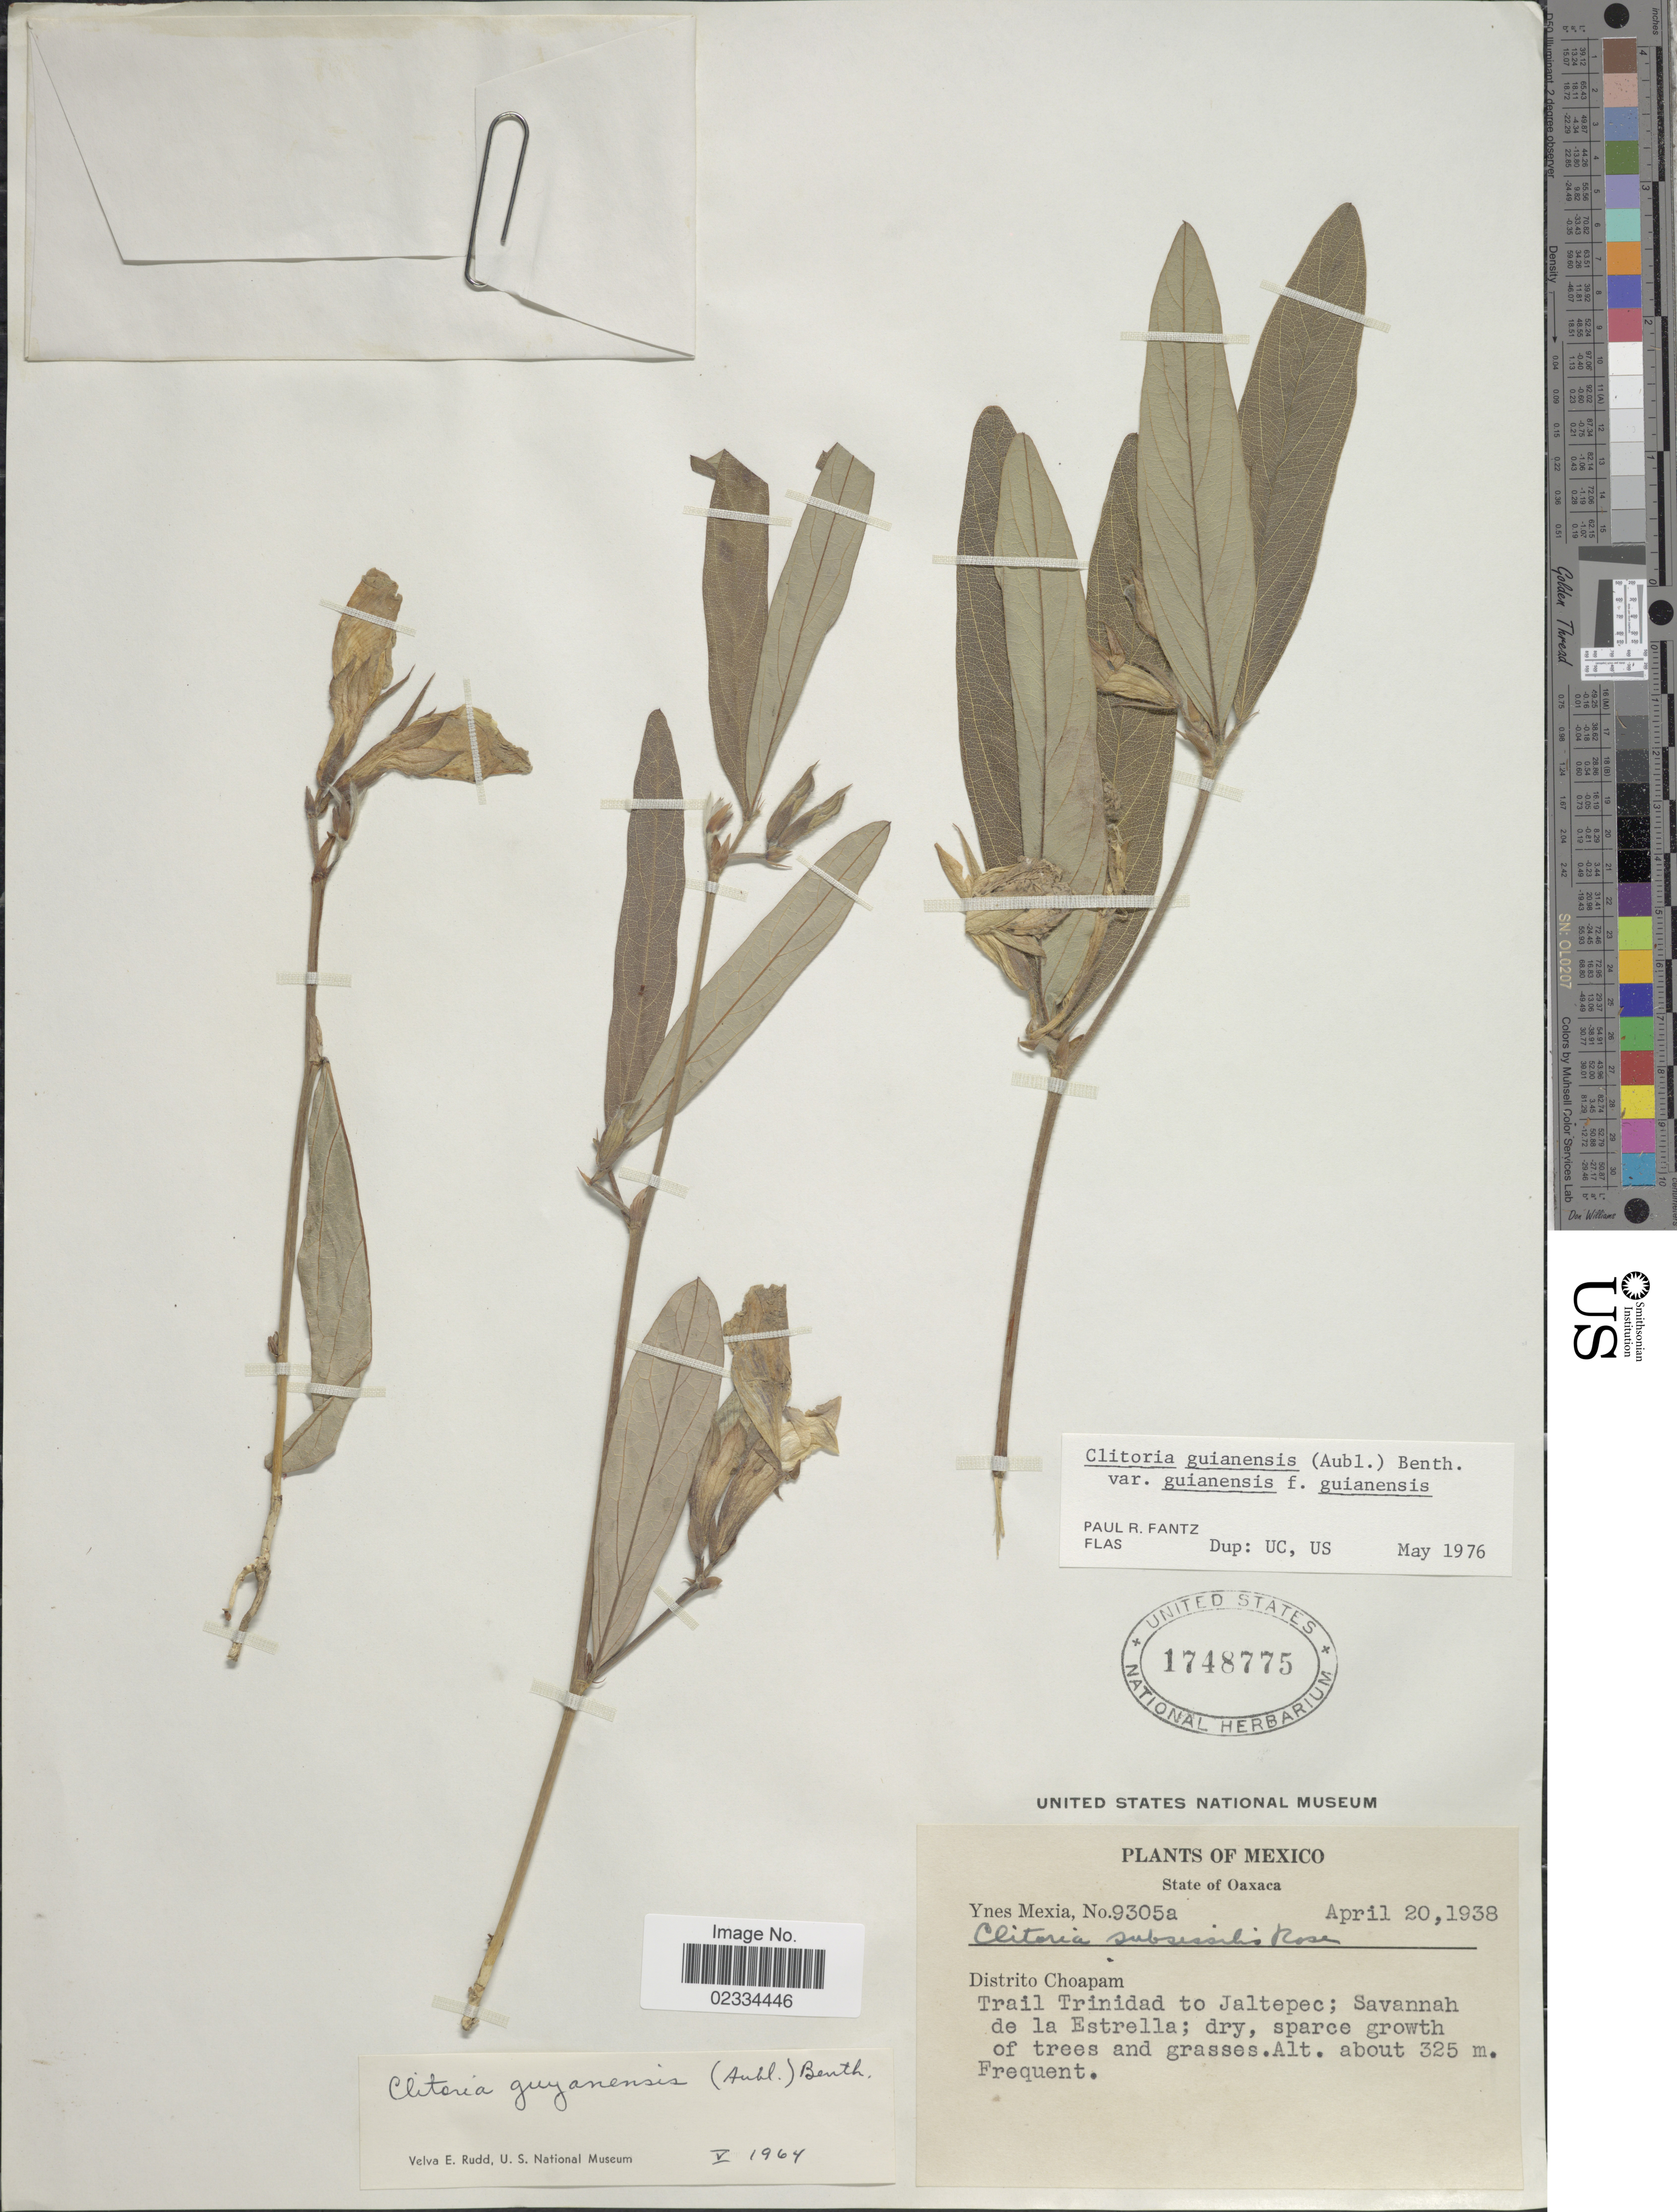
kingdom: Plantae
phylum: Tracheophyta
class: Magnoliopsida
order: Fabales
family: Fabaceae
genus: Clitoria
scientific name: Clitoria guianensis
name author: (Aubl.) Benth.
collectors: Y. Mexia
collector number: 9305a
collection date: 1938-04-20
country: Mexico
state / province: Oaxaca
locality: Distrito Choapam. Trail Trinidad to Jaltepec; Savannah de la Estrelia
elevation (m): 325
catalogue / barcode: US 1748775